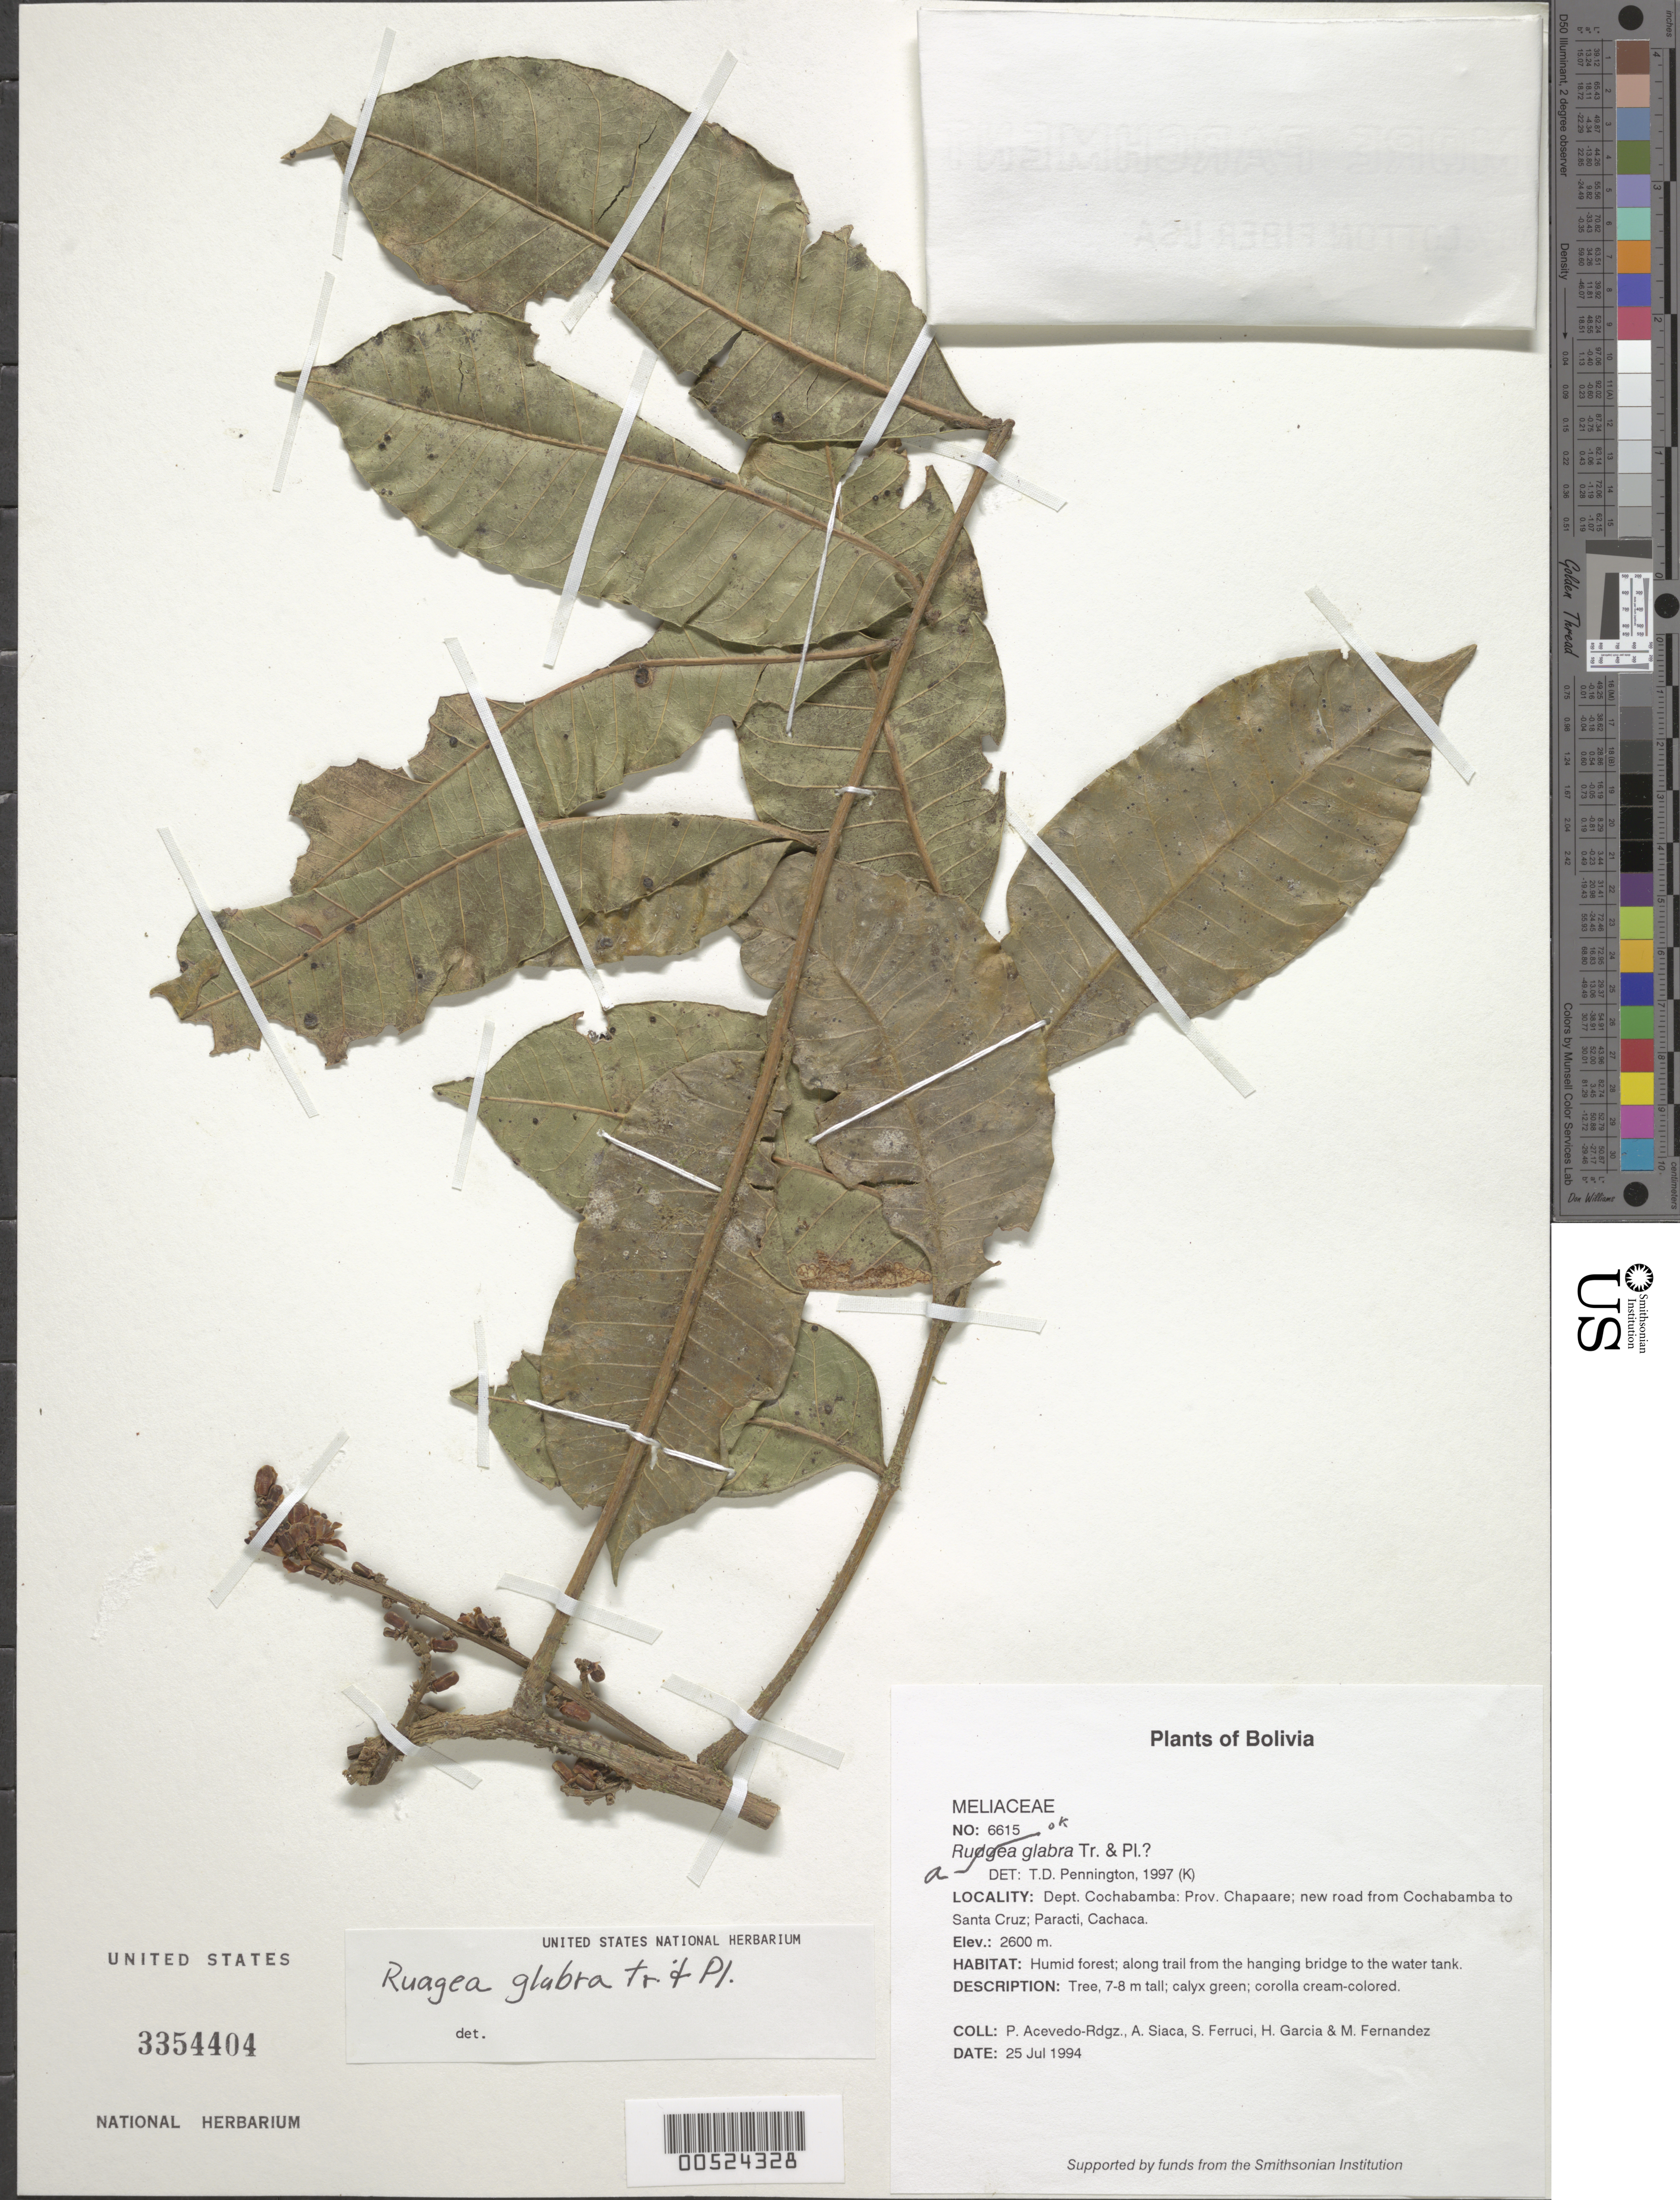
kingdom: Plantae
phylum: Tracheophyta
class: Magnoliopsida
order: Sapindales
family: Meliaceae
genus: Ruagea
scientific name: Ruagea glabra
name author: Triana & Planch.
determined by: Pennington, T. D., (K)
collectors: P. Acevedo-Rodr., A. Siaca, S. Ferrucci, H. Garcia & M. Fernández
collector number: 6615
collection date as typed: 25 Jul 1994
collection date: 1994-07-25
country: Bolivia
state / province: Cochabamba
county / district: Chapaare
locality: Depart. Cochabamba; Prov. Chapaare; new road from Cochabamba to Santa Cruz; Paracti, Cachaca.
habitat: Humid forest; along trail from the hanging bridge to the water tank.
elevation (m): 2600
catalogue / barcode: US 3354404